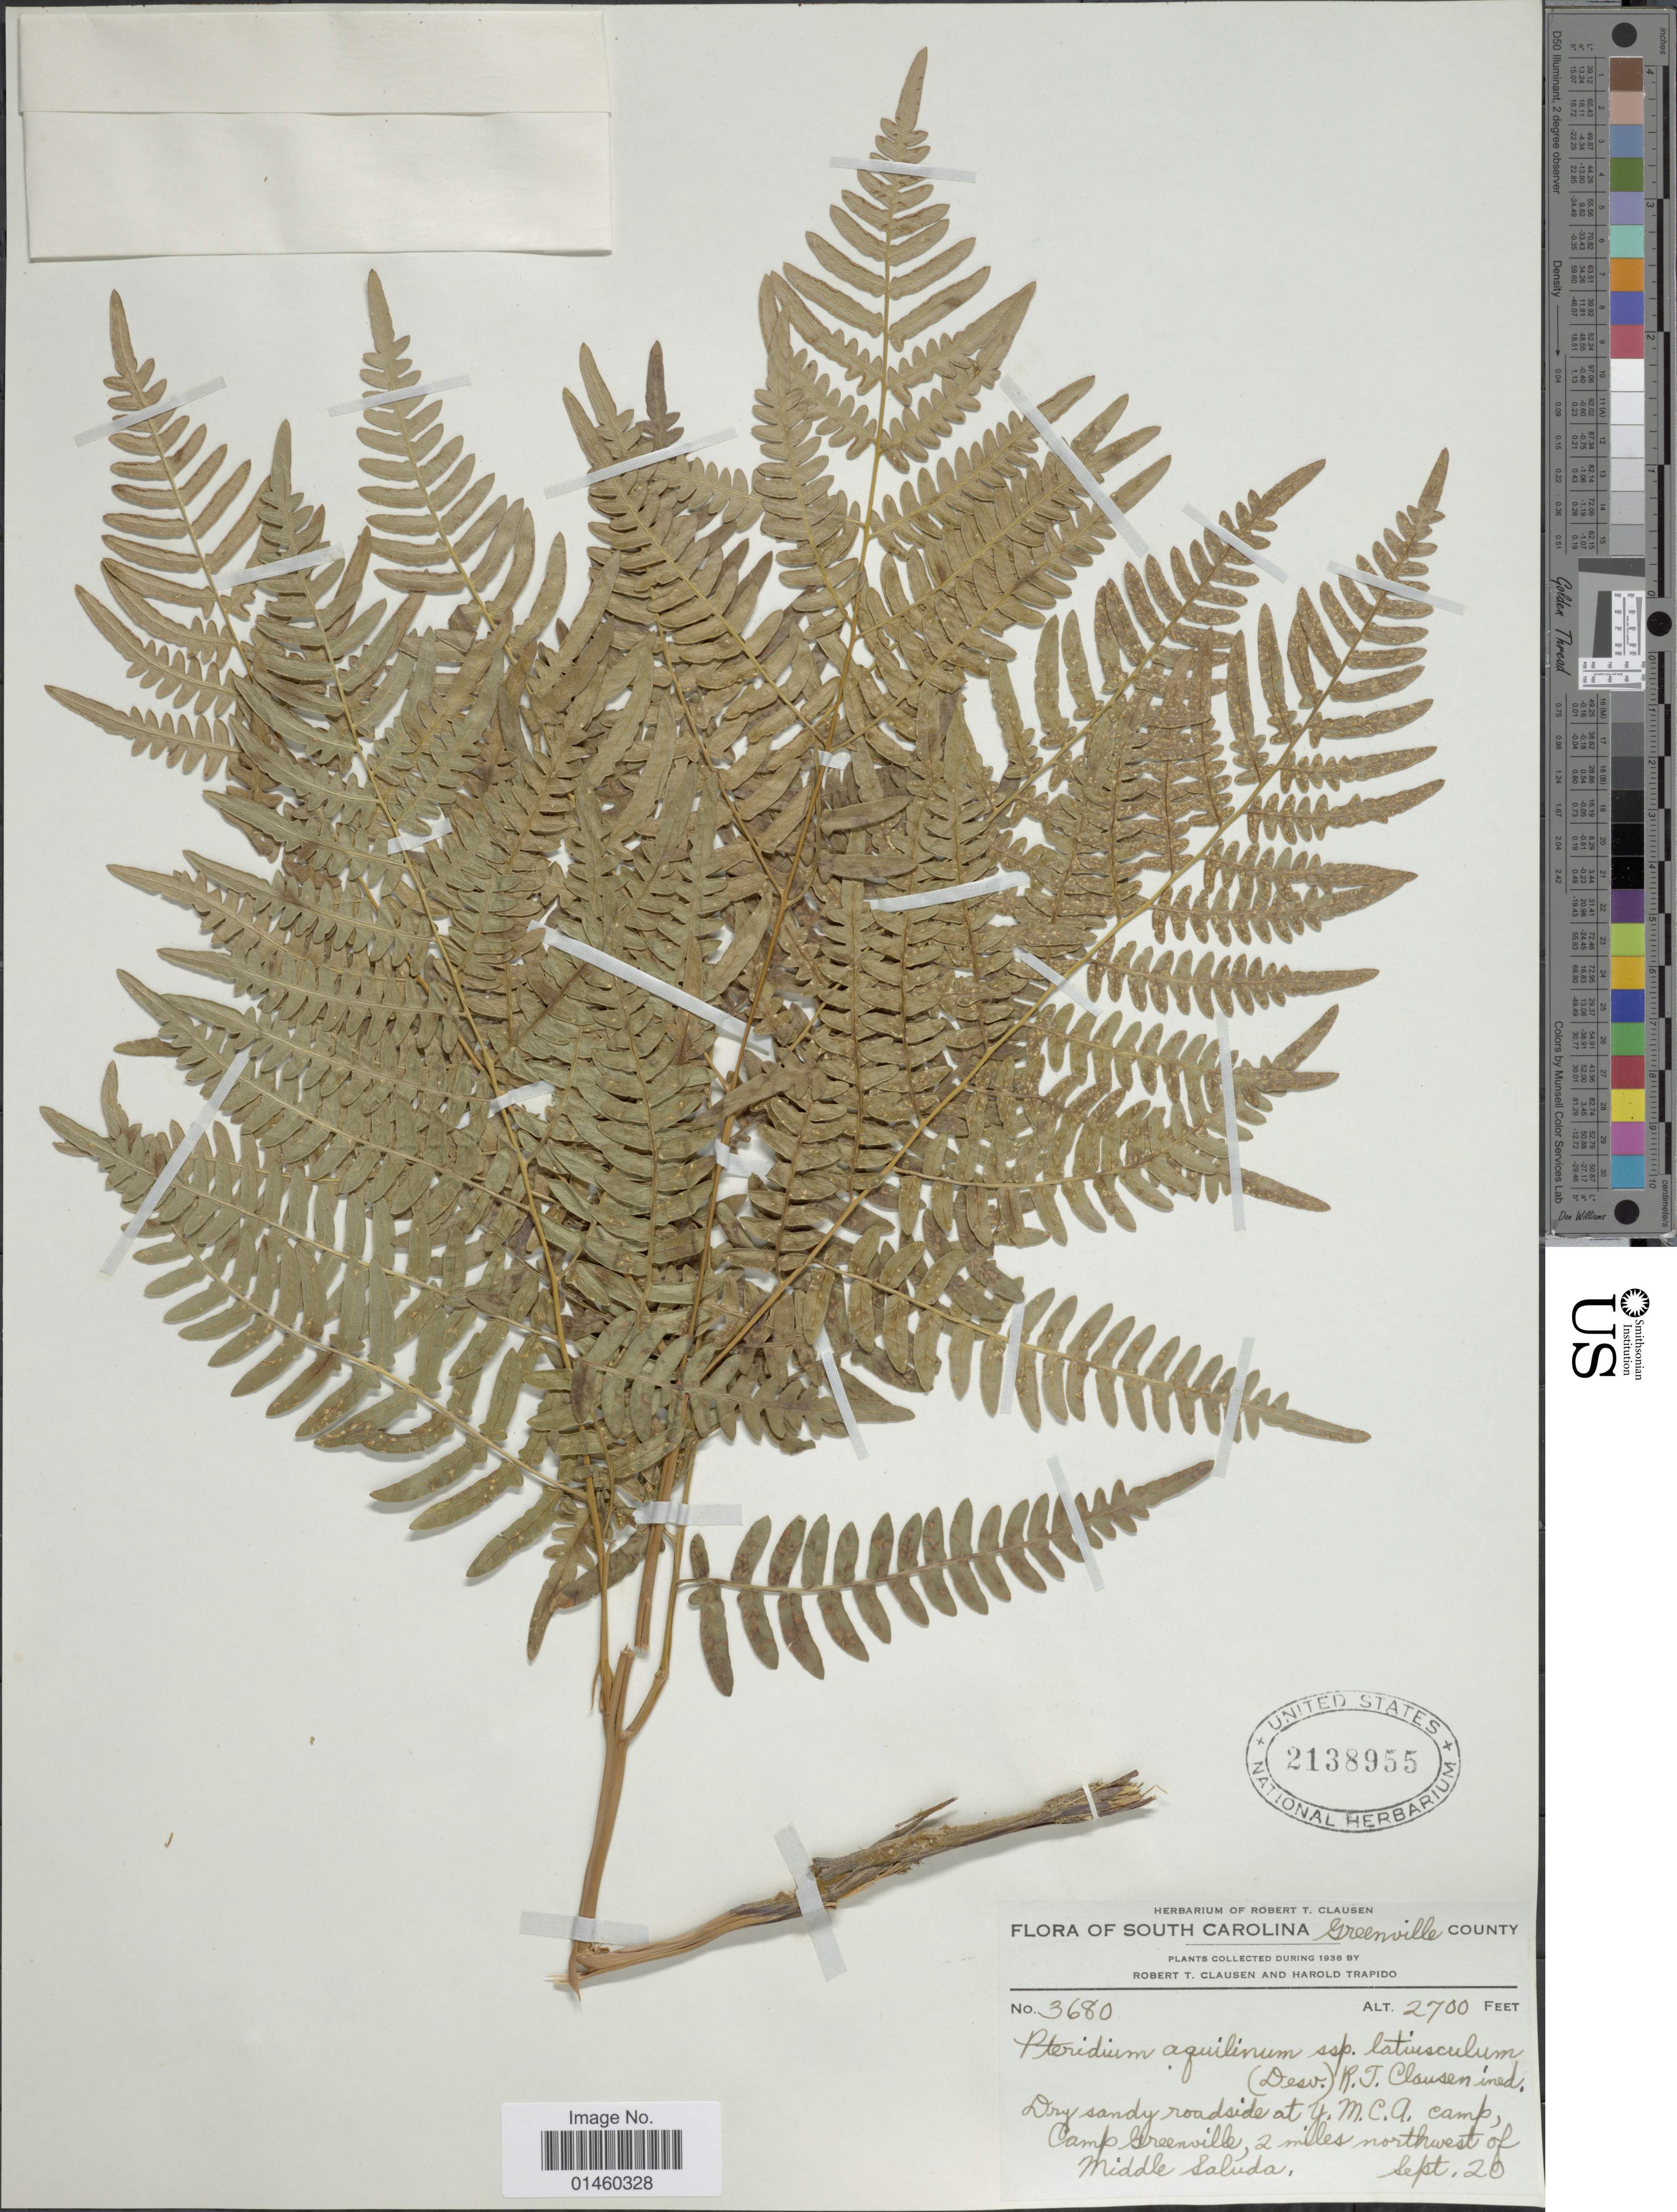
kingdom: Plantae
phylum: Tracheophyta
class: Polypodiopsida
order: Polypodiales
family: Dennstaedtiaceae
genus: Pteridium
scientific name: Pteridium aquilinum var. latiusculum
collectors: R. T. Clausen & H. Trapido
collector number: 3680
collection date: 1938-09-20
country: United States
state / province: South Carolina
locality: Greenville County. Dry sandy roadside at Y.M.C.A. camp, Camp Greenville, 2 miles northwest of Middle Saluda.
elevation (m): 823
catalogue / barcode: US 2138955